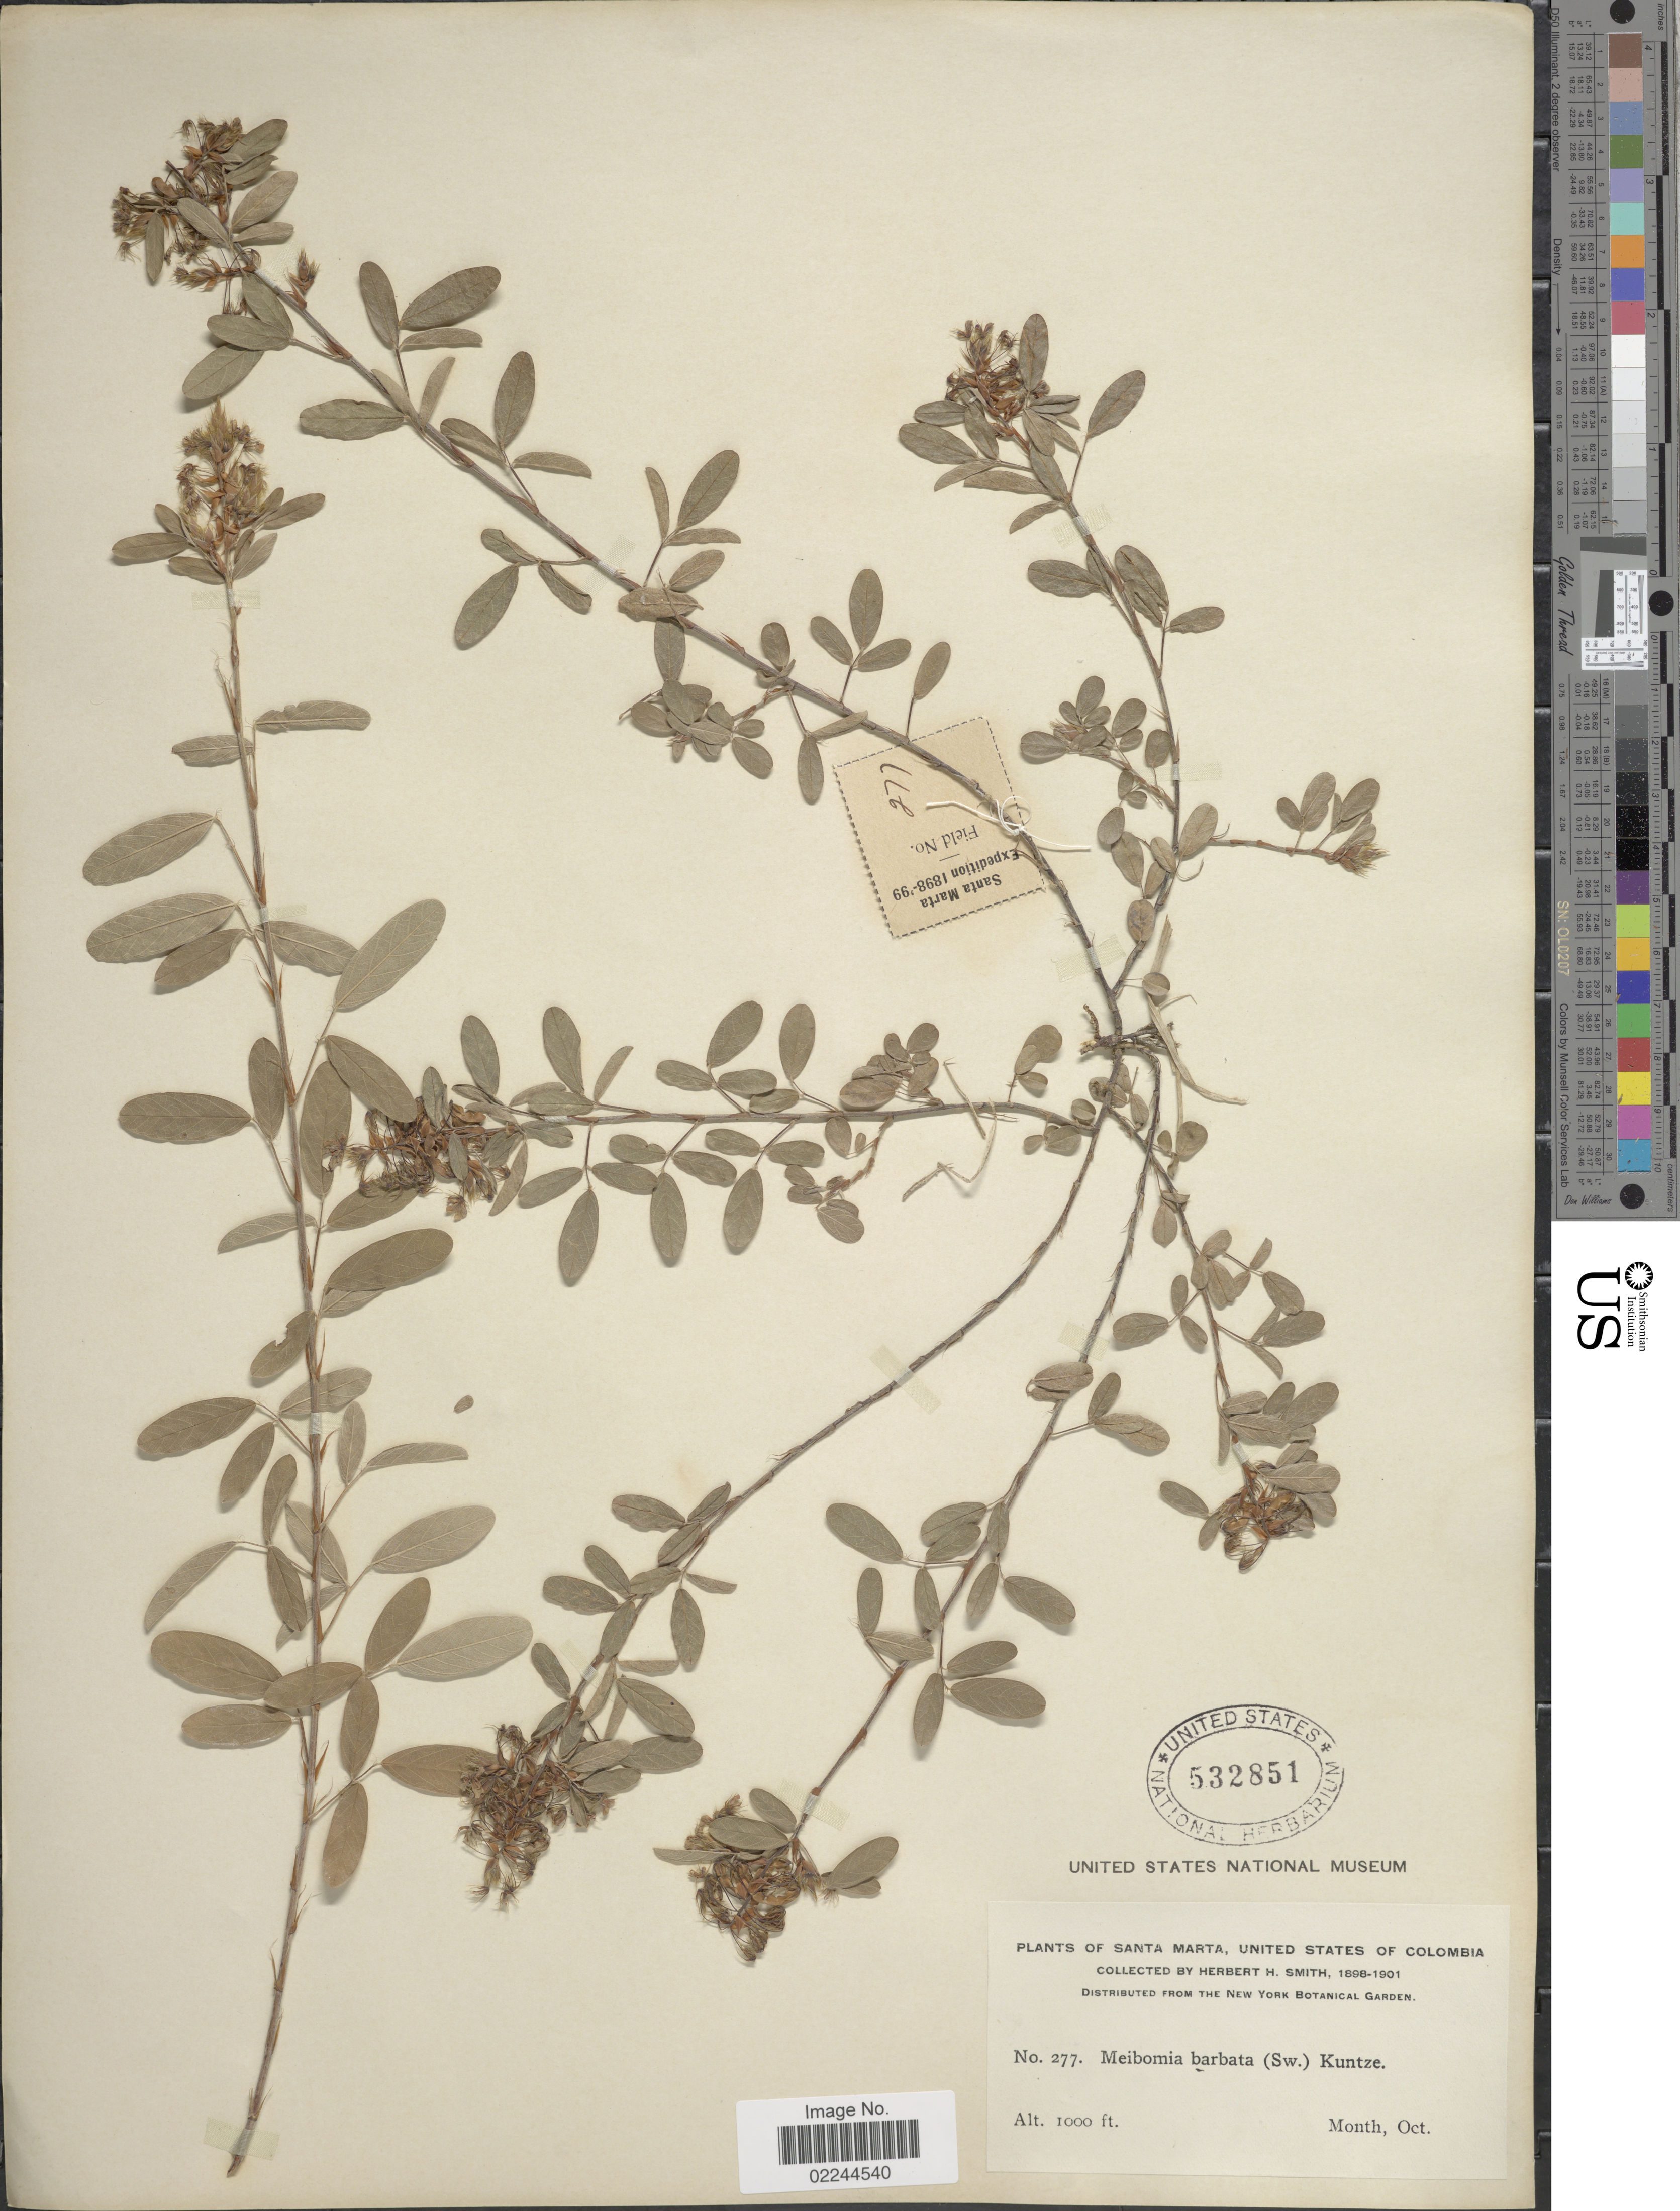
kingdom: Plantae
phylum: Tracheophyta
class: Magnoliopsida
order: Fabales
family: Fabaceae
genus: Grona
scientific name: Grona barbata var. barbata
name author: (L.) H. Ohashi & K. Ohashi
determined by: Strong, Mark T., (BOT), Smithsonian Institution - National Museum of Natural History (UNITED STATES)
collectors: Herbert H. Smith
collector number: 277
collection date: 1898-10/1901-10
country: Colombia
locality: Santa Marta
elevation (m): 305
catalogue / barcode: US 532851